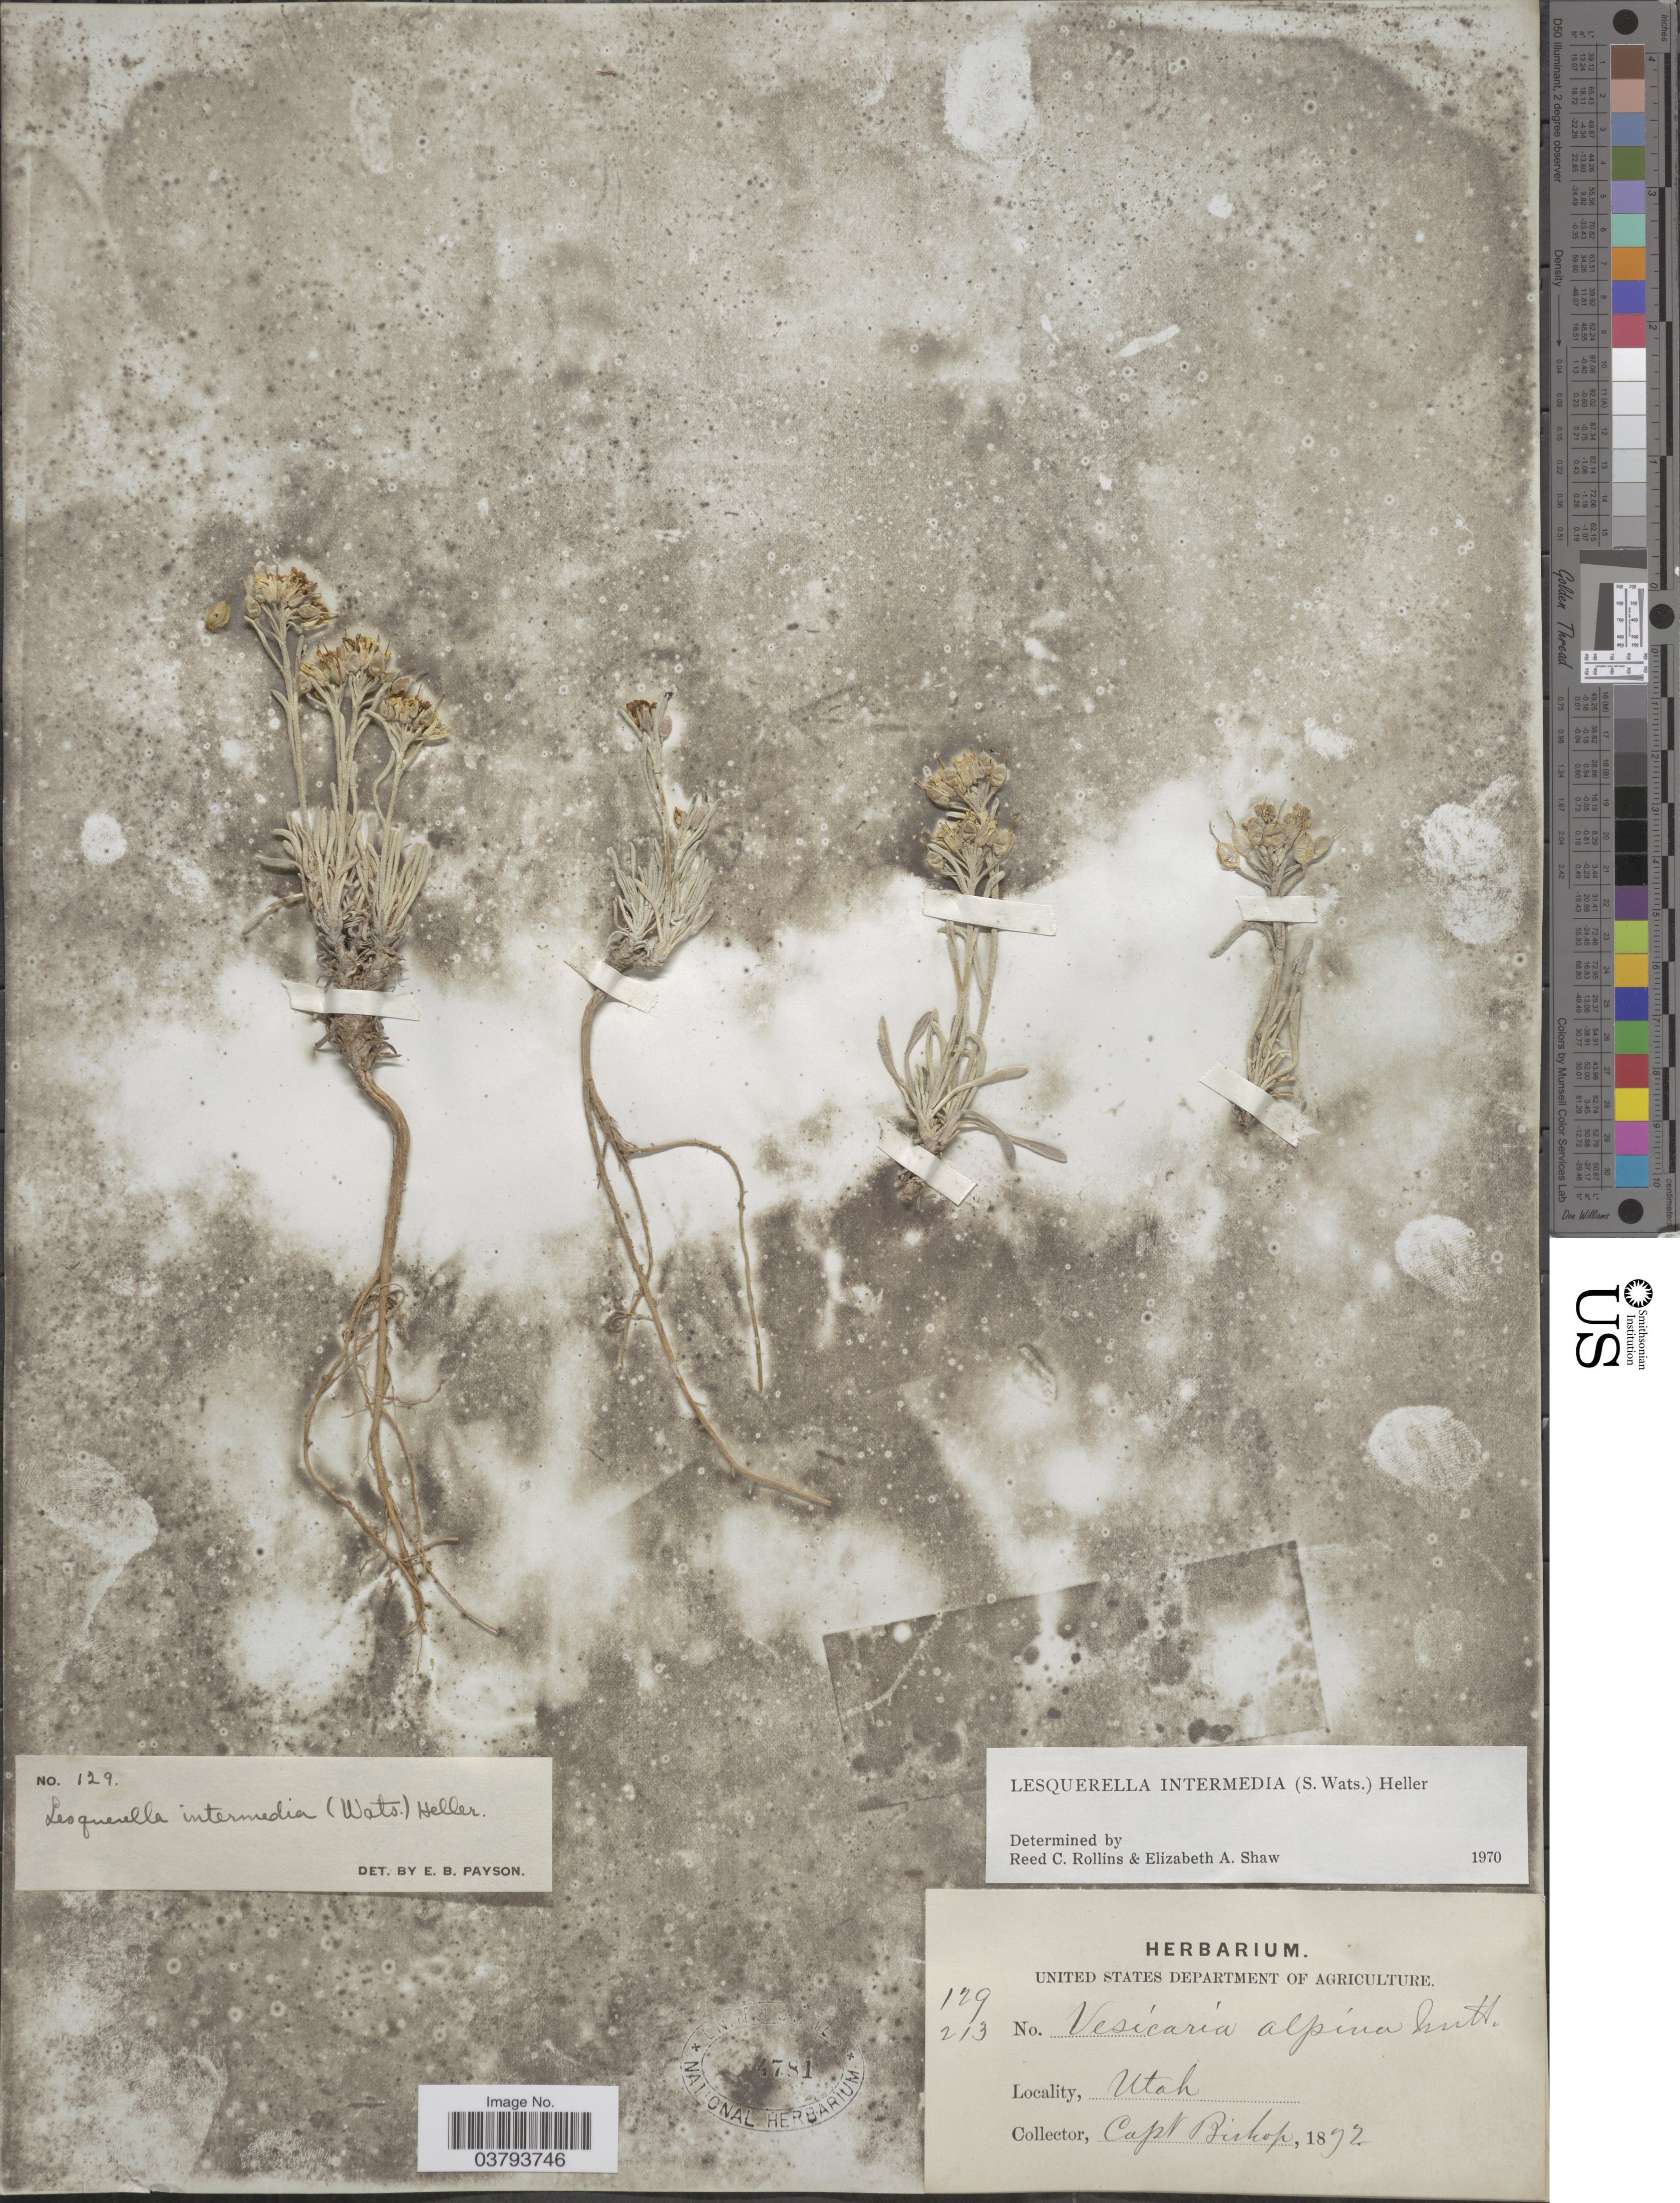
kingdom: Plantae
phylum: Tracheophyta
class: Magnoliopsida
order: Brassicales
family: Brassicaceae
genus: Lesquerella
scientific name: Lesquerella intermedia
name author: (S. Watson) A. Heller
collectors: F. M. Bishop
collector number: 129/213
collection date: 1872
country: United States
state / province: Utah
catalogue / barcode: US 4781